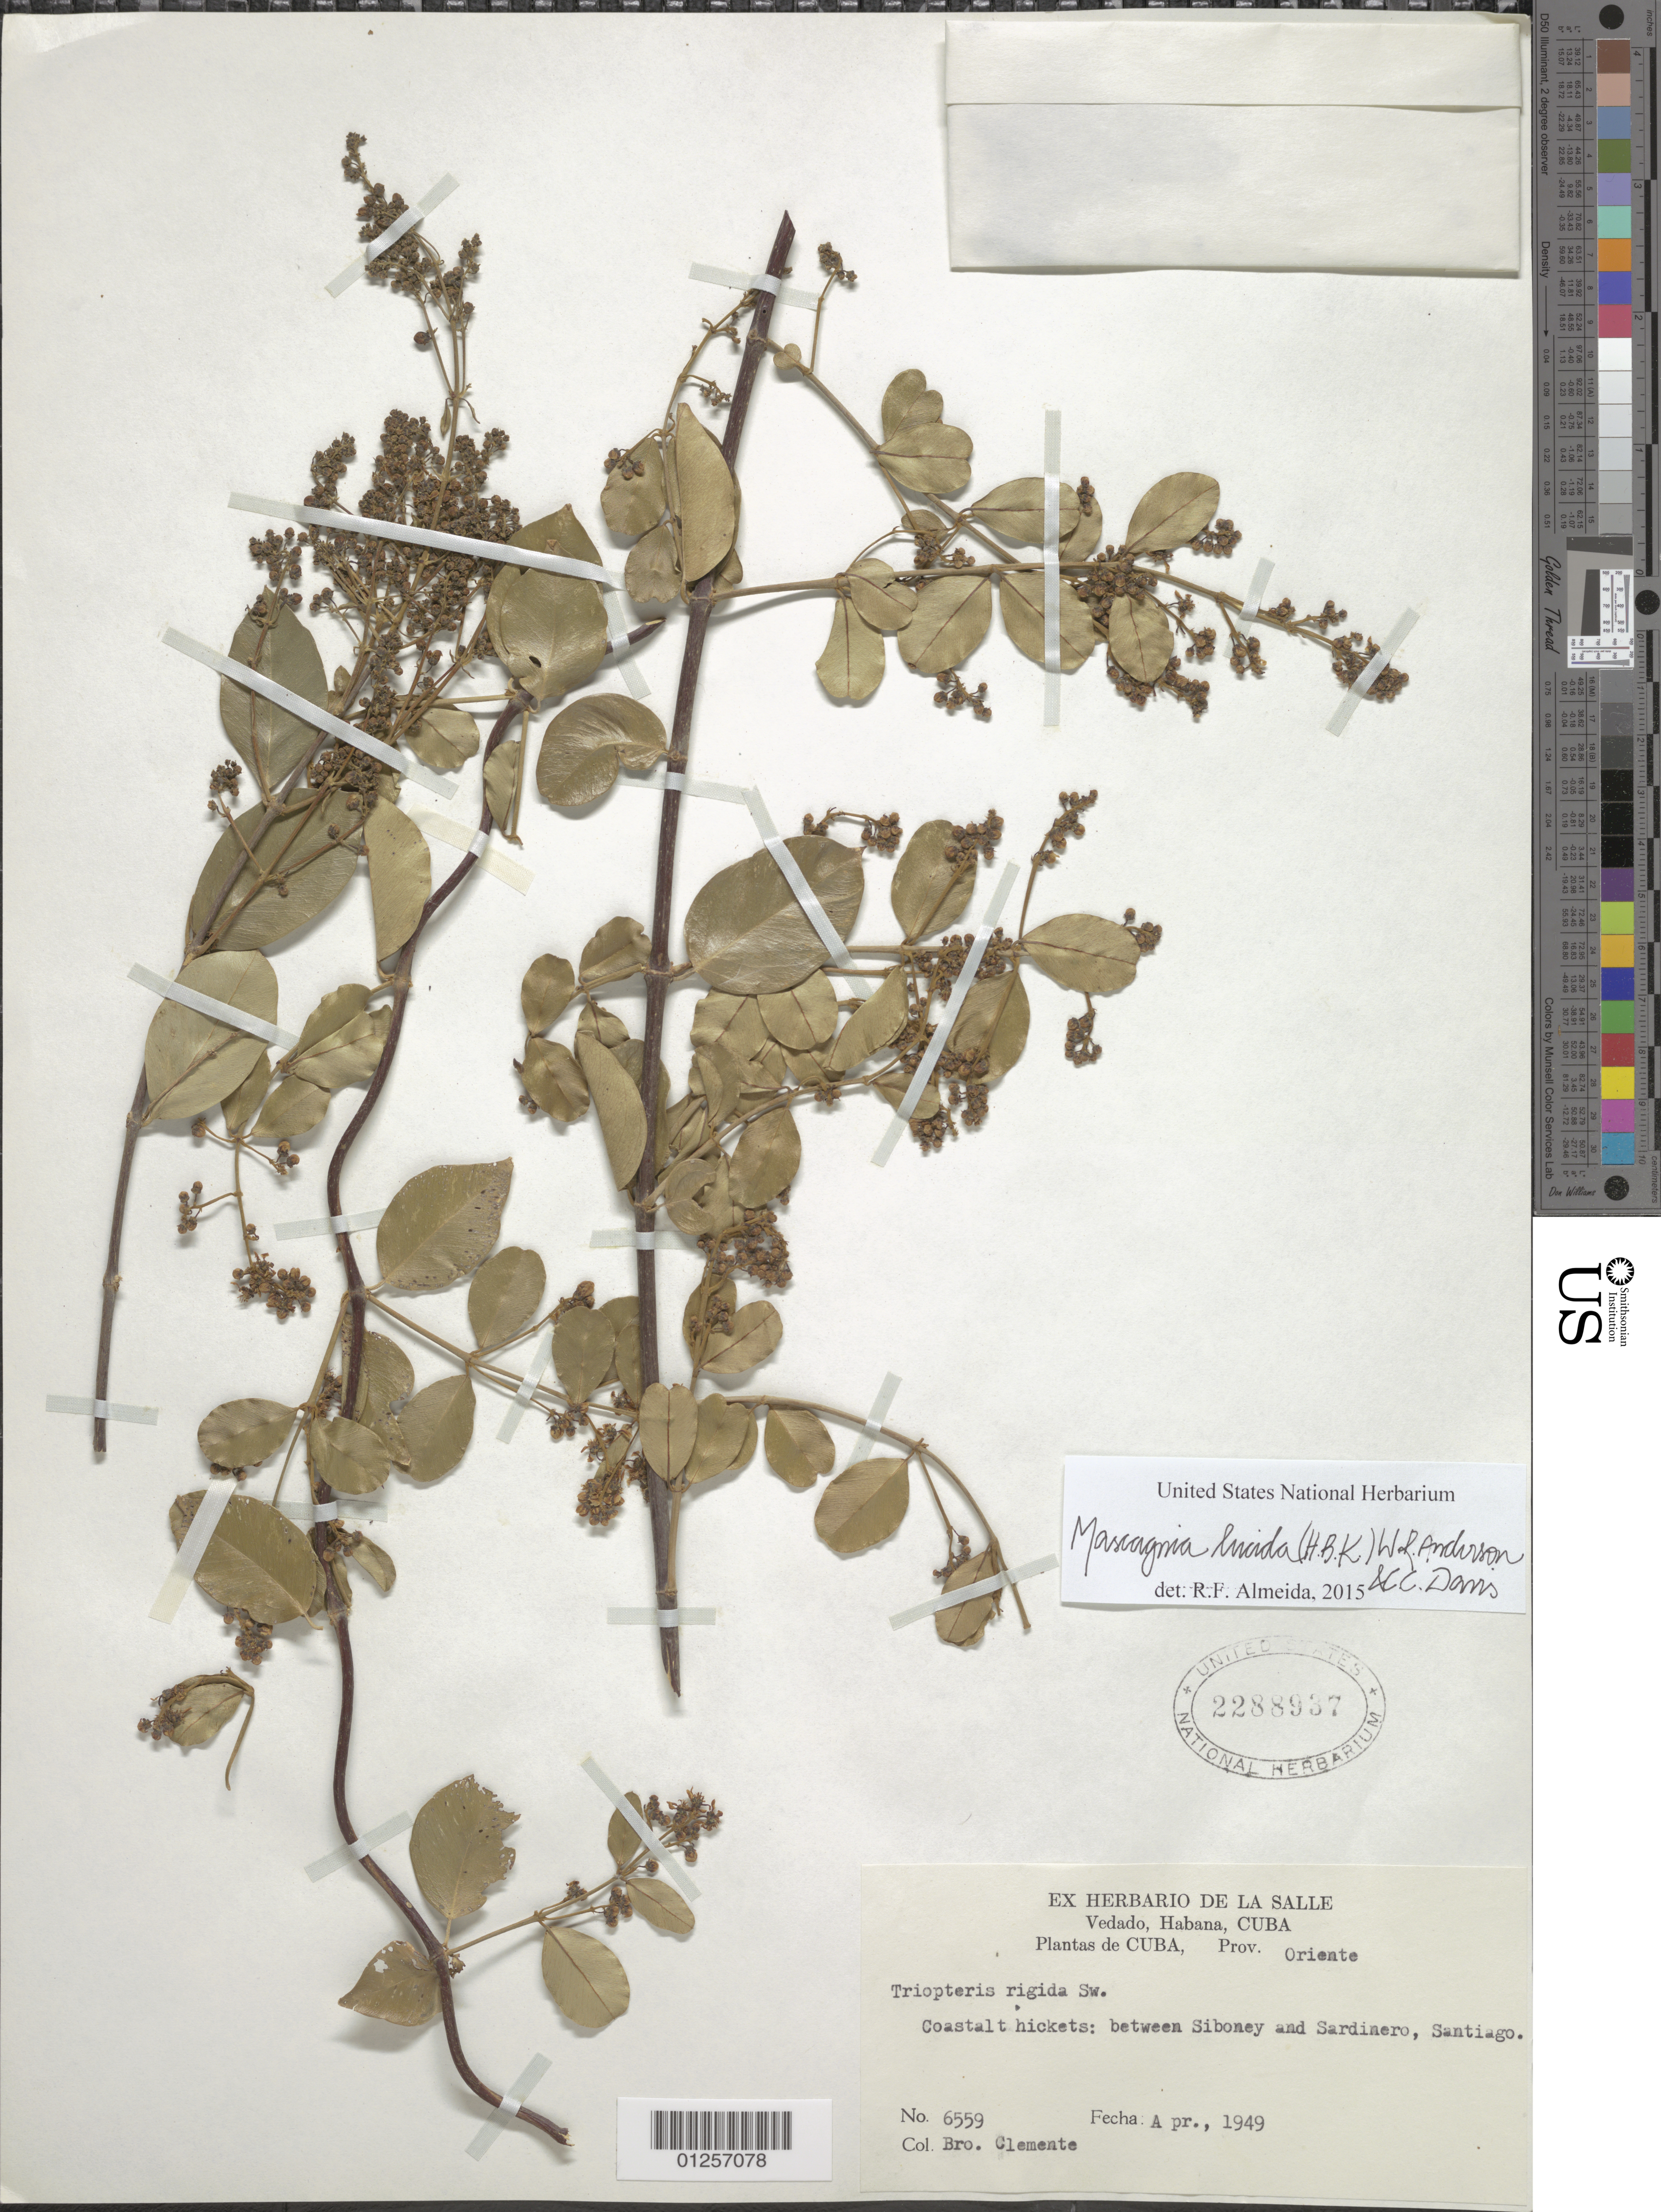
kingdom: Plantae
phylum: Tracheophyta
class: Magnoliopsida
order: Malpighiales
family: Malpighiaceae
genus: Mascagnia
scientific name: Mascagnia lucida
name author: (Kunth) W.R. Anderson & C. Davis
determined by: De Almeida, R. F., (HUEFS), Universidade Estadual de Feira de Santana (BRAZIL)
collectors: Bro. Clemente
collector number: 6559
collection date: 1949-04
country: Cuba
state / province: Santiago de Cuba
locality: Prov. Oriente, between Siboney and Sardinero, Santiago.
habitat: Coastal thickets.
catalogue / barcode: US 2288937